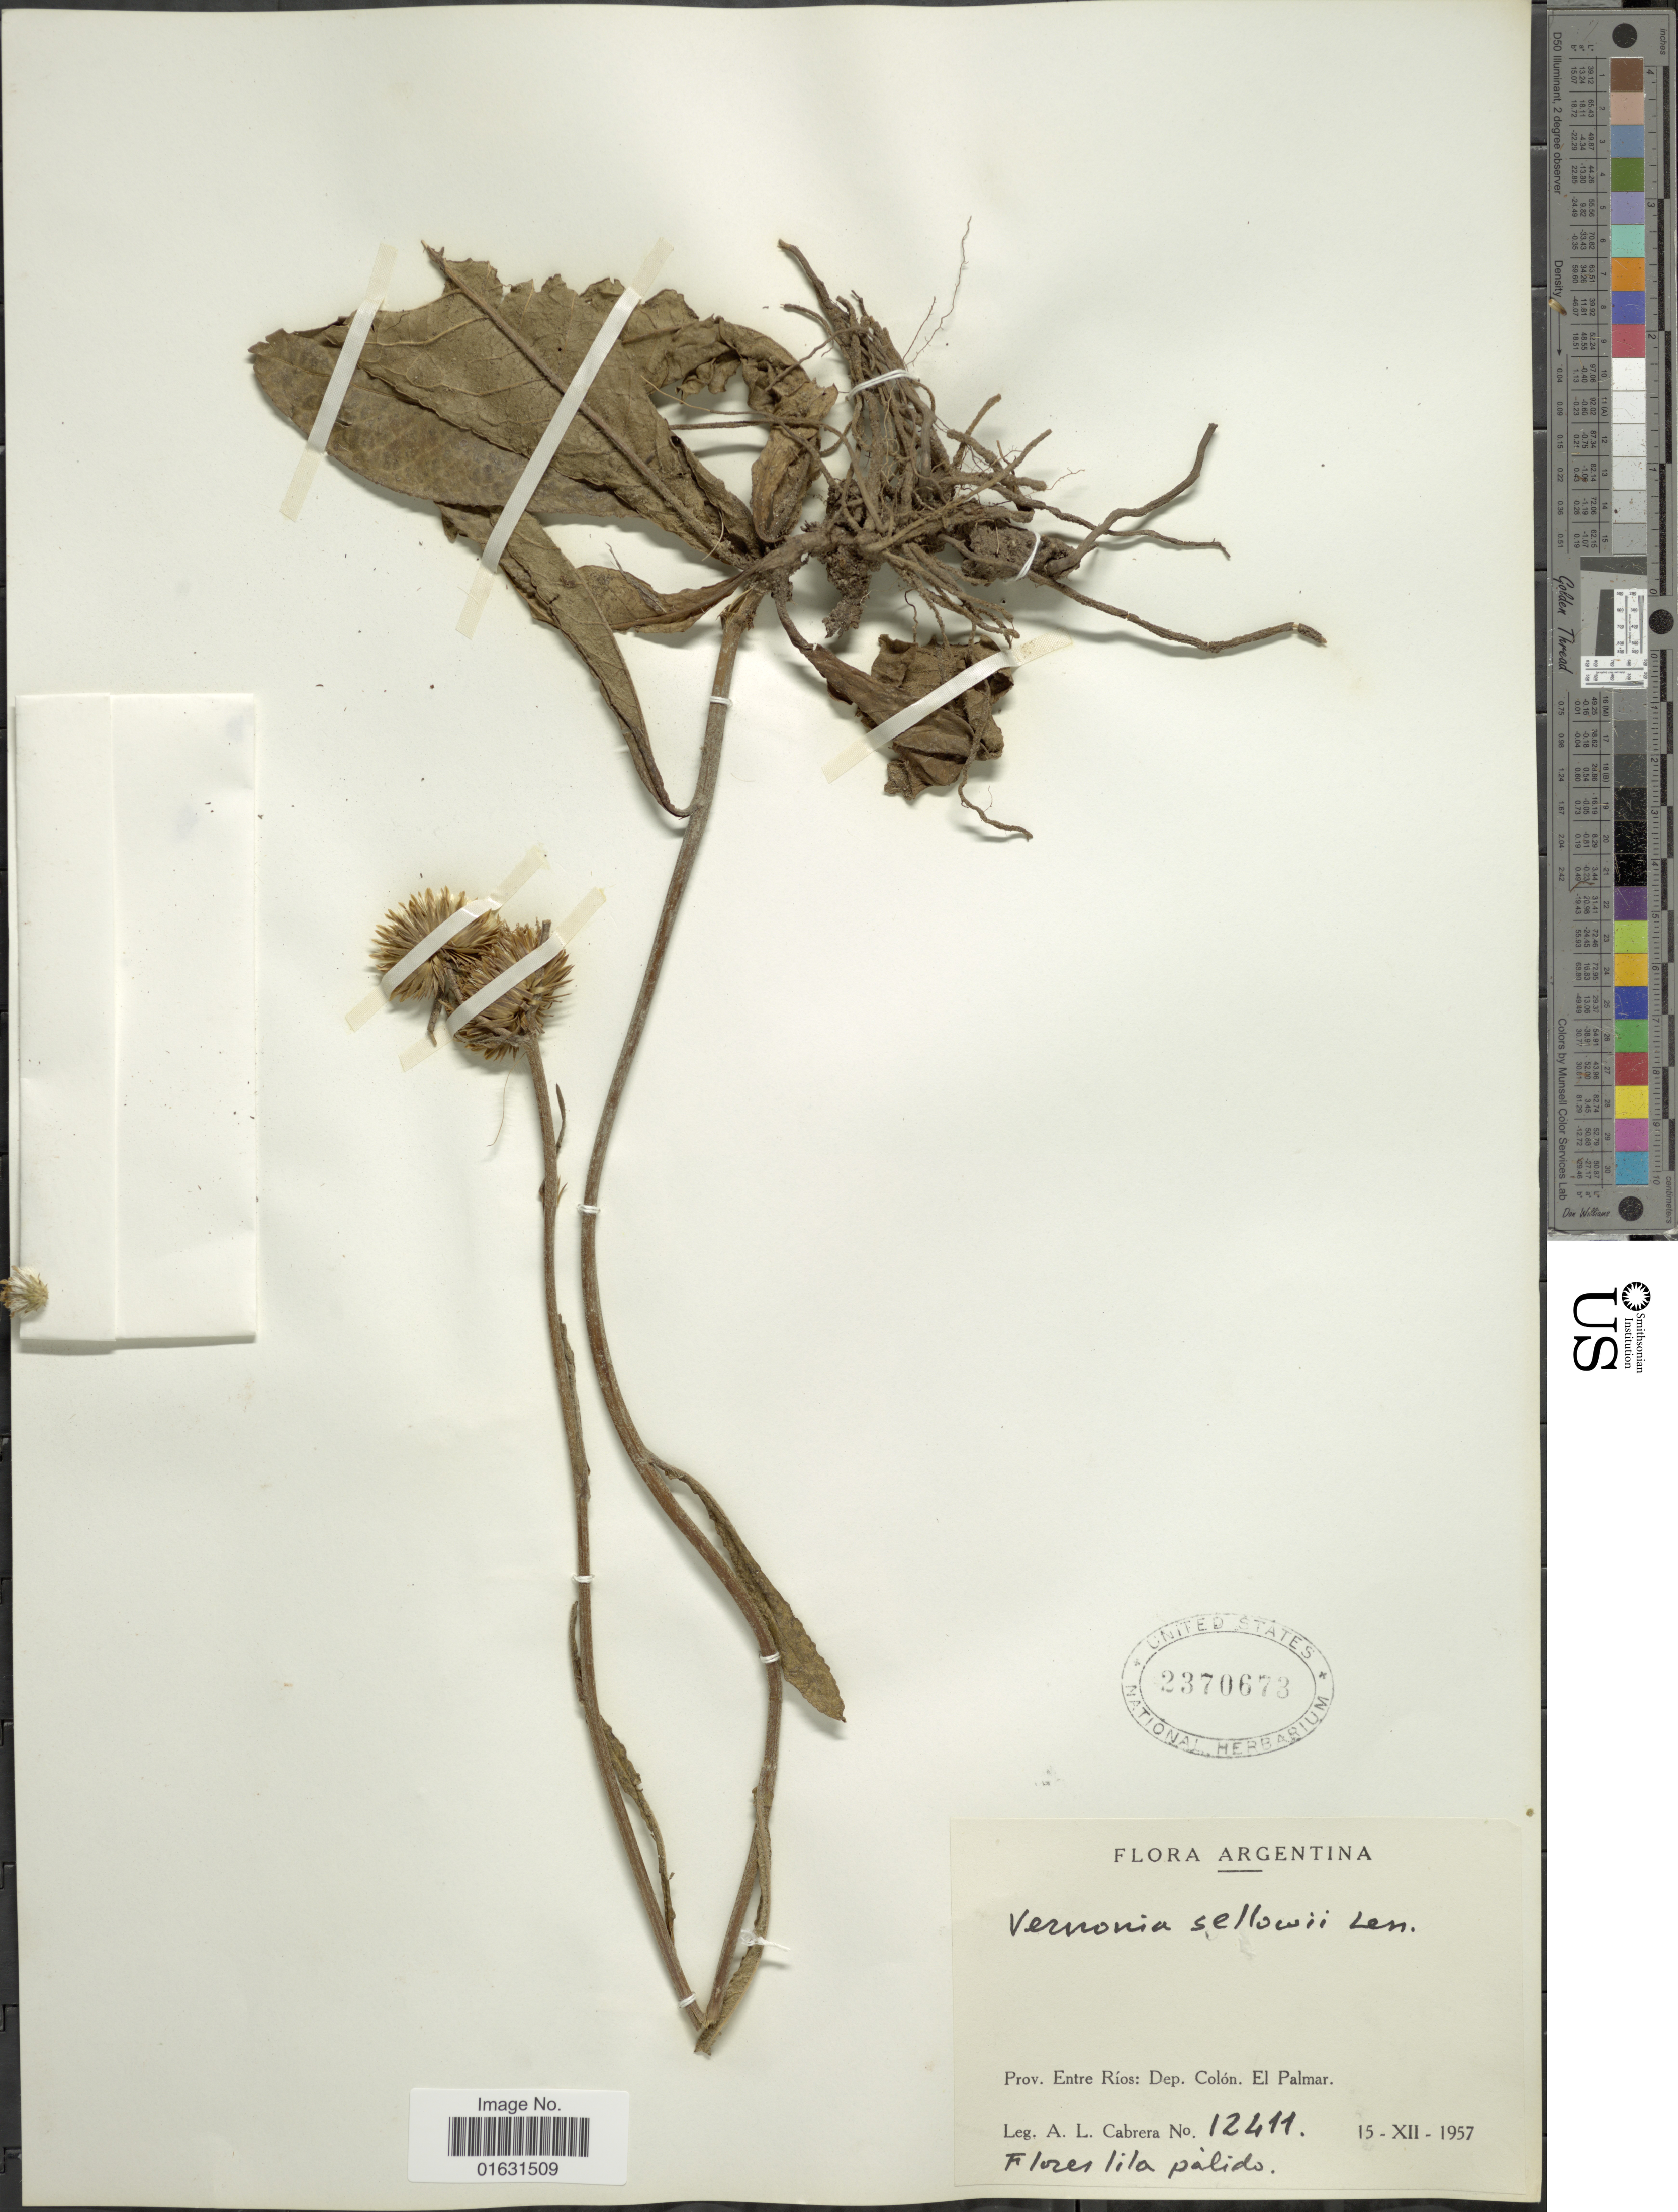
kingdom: Plantae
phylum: Tracheophyta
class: Magnoliopsida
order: Asterales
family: Asteraceae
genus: Lessingianthus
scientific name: Lessingianthus sellowii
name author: (Less.) H. Rob.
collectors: A. L. Cabrera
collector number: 12411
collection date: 1957-12-15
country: Argentina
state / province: Entre Rios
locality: Dep. Colon, El Palmar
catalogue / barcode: US 2370673